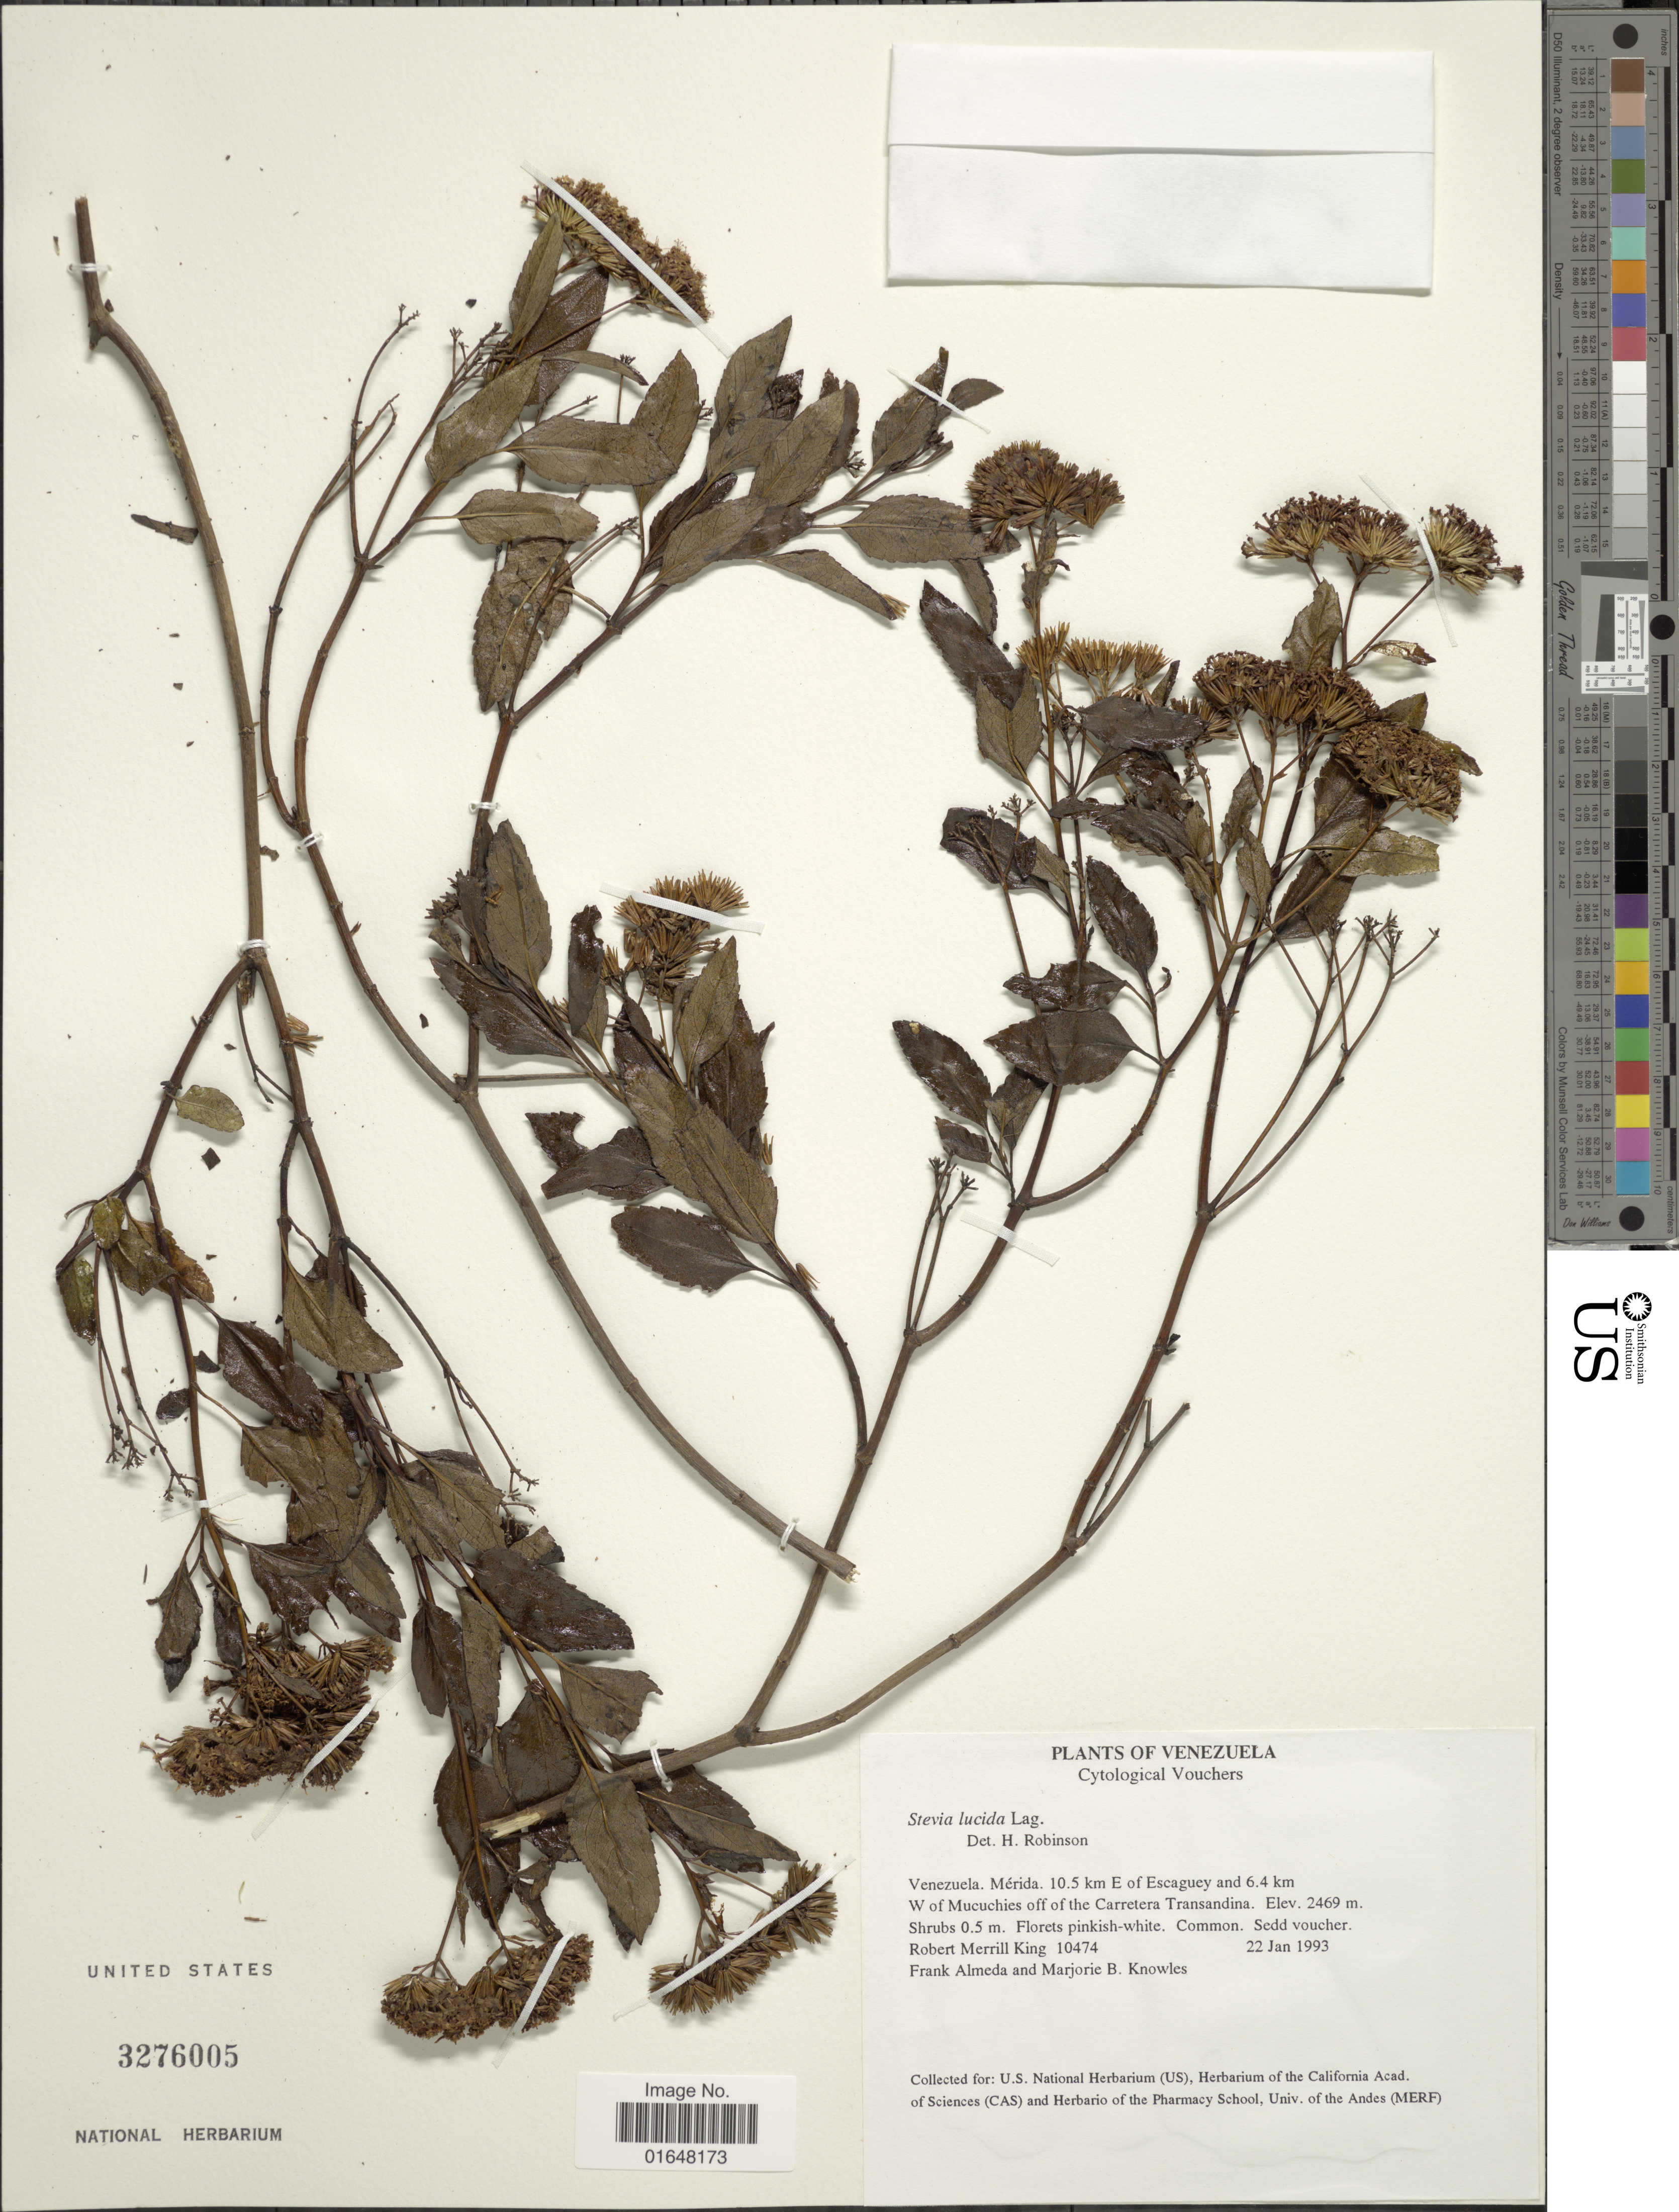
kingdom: Plantae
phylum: Tracheophyta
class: Magnoliopsida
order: Asterales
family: Asteraceae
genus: Stevia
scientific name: Stevia lucida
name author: Lag.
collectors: R. M. King, F. Almeda & M. B. Knowles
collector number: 10474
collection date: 1993-01-22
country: Venezuela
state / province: Mérida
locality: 10.5 km E of Escaguey and 6.4 km W of Mucuchies off of the Carretera Transandina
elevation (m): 2469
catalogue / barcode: US 3276005